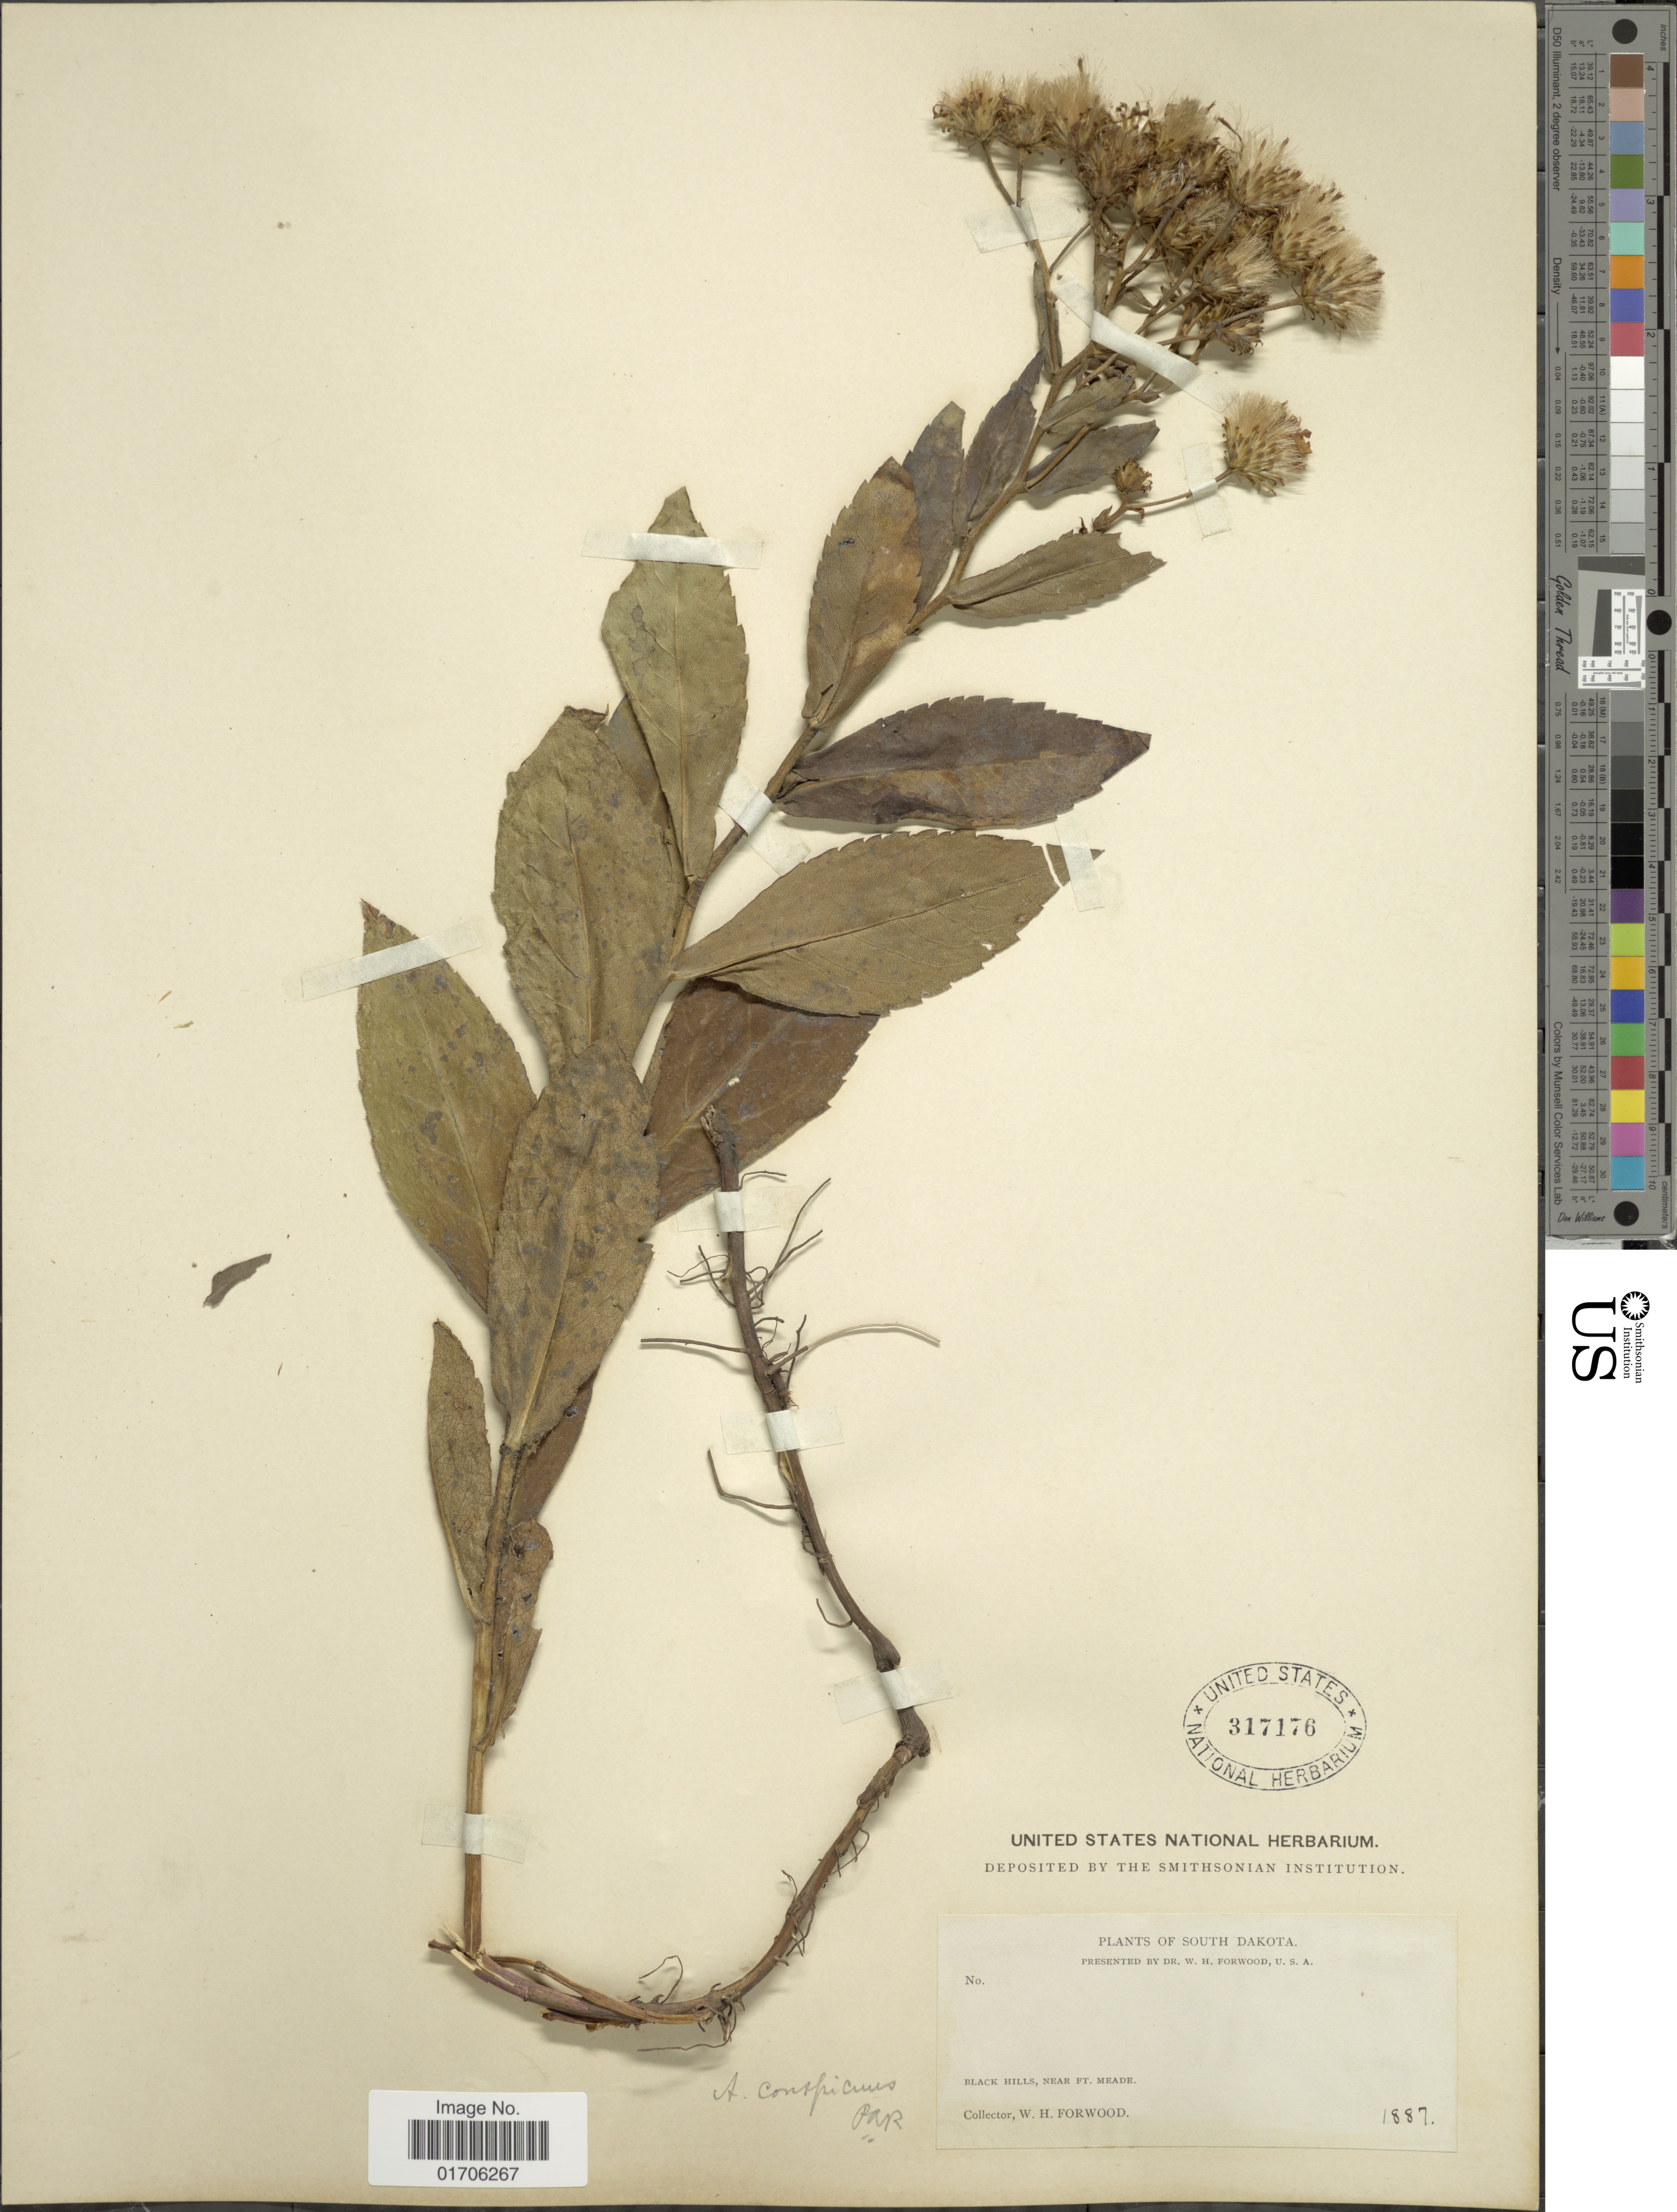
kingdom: Plantae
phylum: Tracheophyta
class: Magnoliopsida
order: Asterales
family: Asteraceae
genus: Eurybia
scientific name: Eurybia conspicua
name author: (Lindl.) G.L. Nesom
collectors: W. Forwood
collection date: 1887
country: United States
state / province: South Dakota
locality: South Dakota. Black Hills, near Ft. Meade.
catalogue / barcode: US 317176